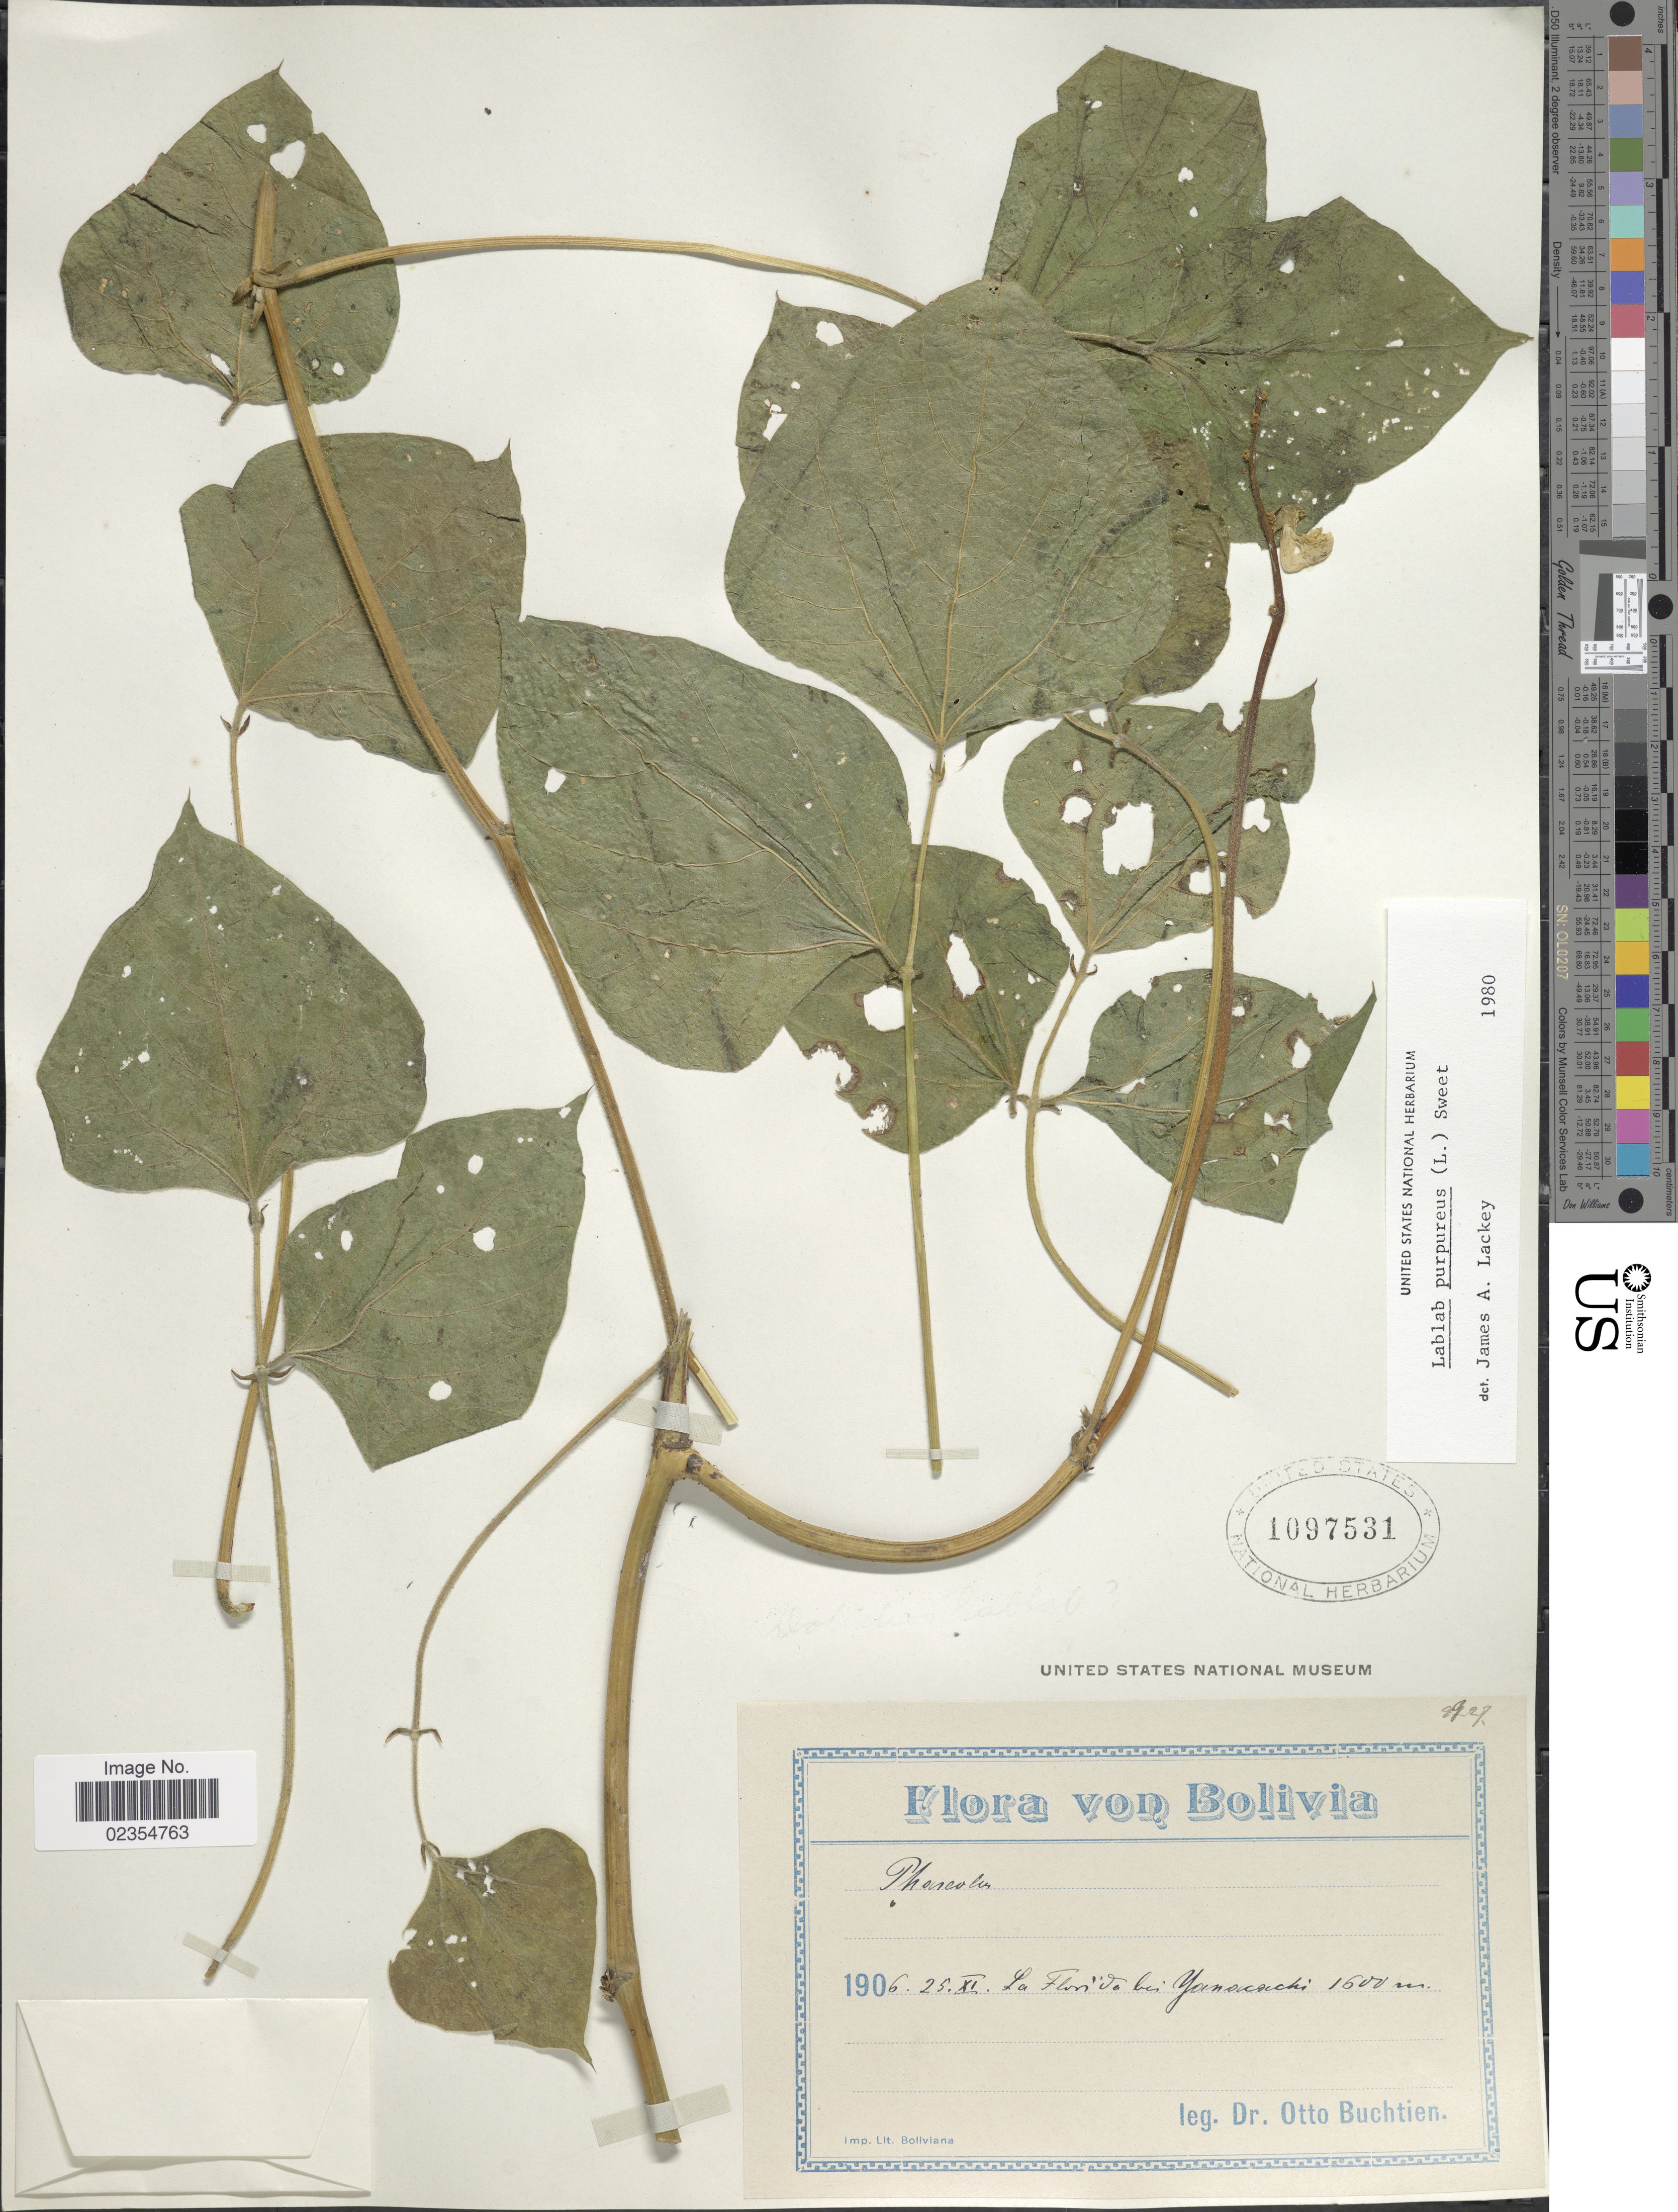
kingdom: Plantae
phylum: Tracheophyta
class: Magnoliopsida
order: Fabales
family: Fabaceae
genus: Lablab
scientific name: Lablab purpureus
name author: (L.) Sweet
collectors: O. Buchtien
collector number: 2927*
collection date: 1906-11-25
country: Bolivia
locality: La Florida, bei Yanacachi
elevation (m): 1600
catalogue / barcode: US 1097531